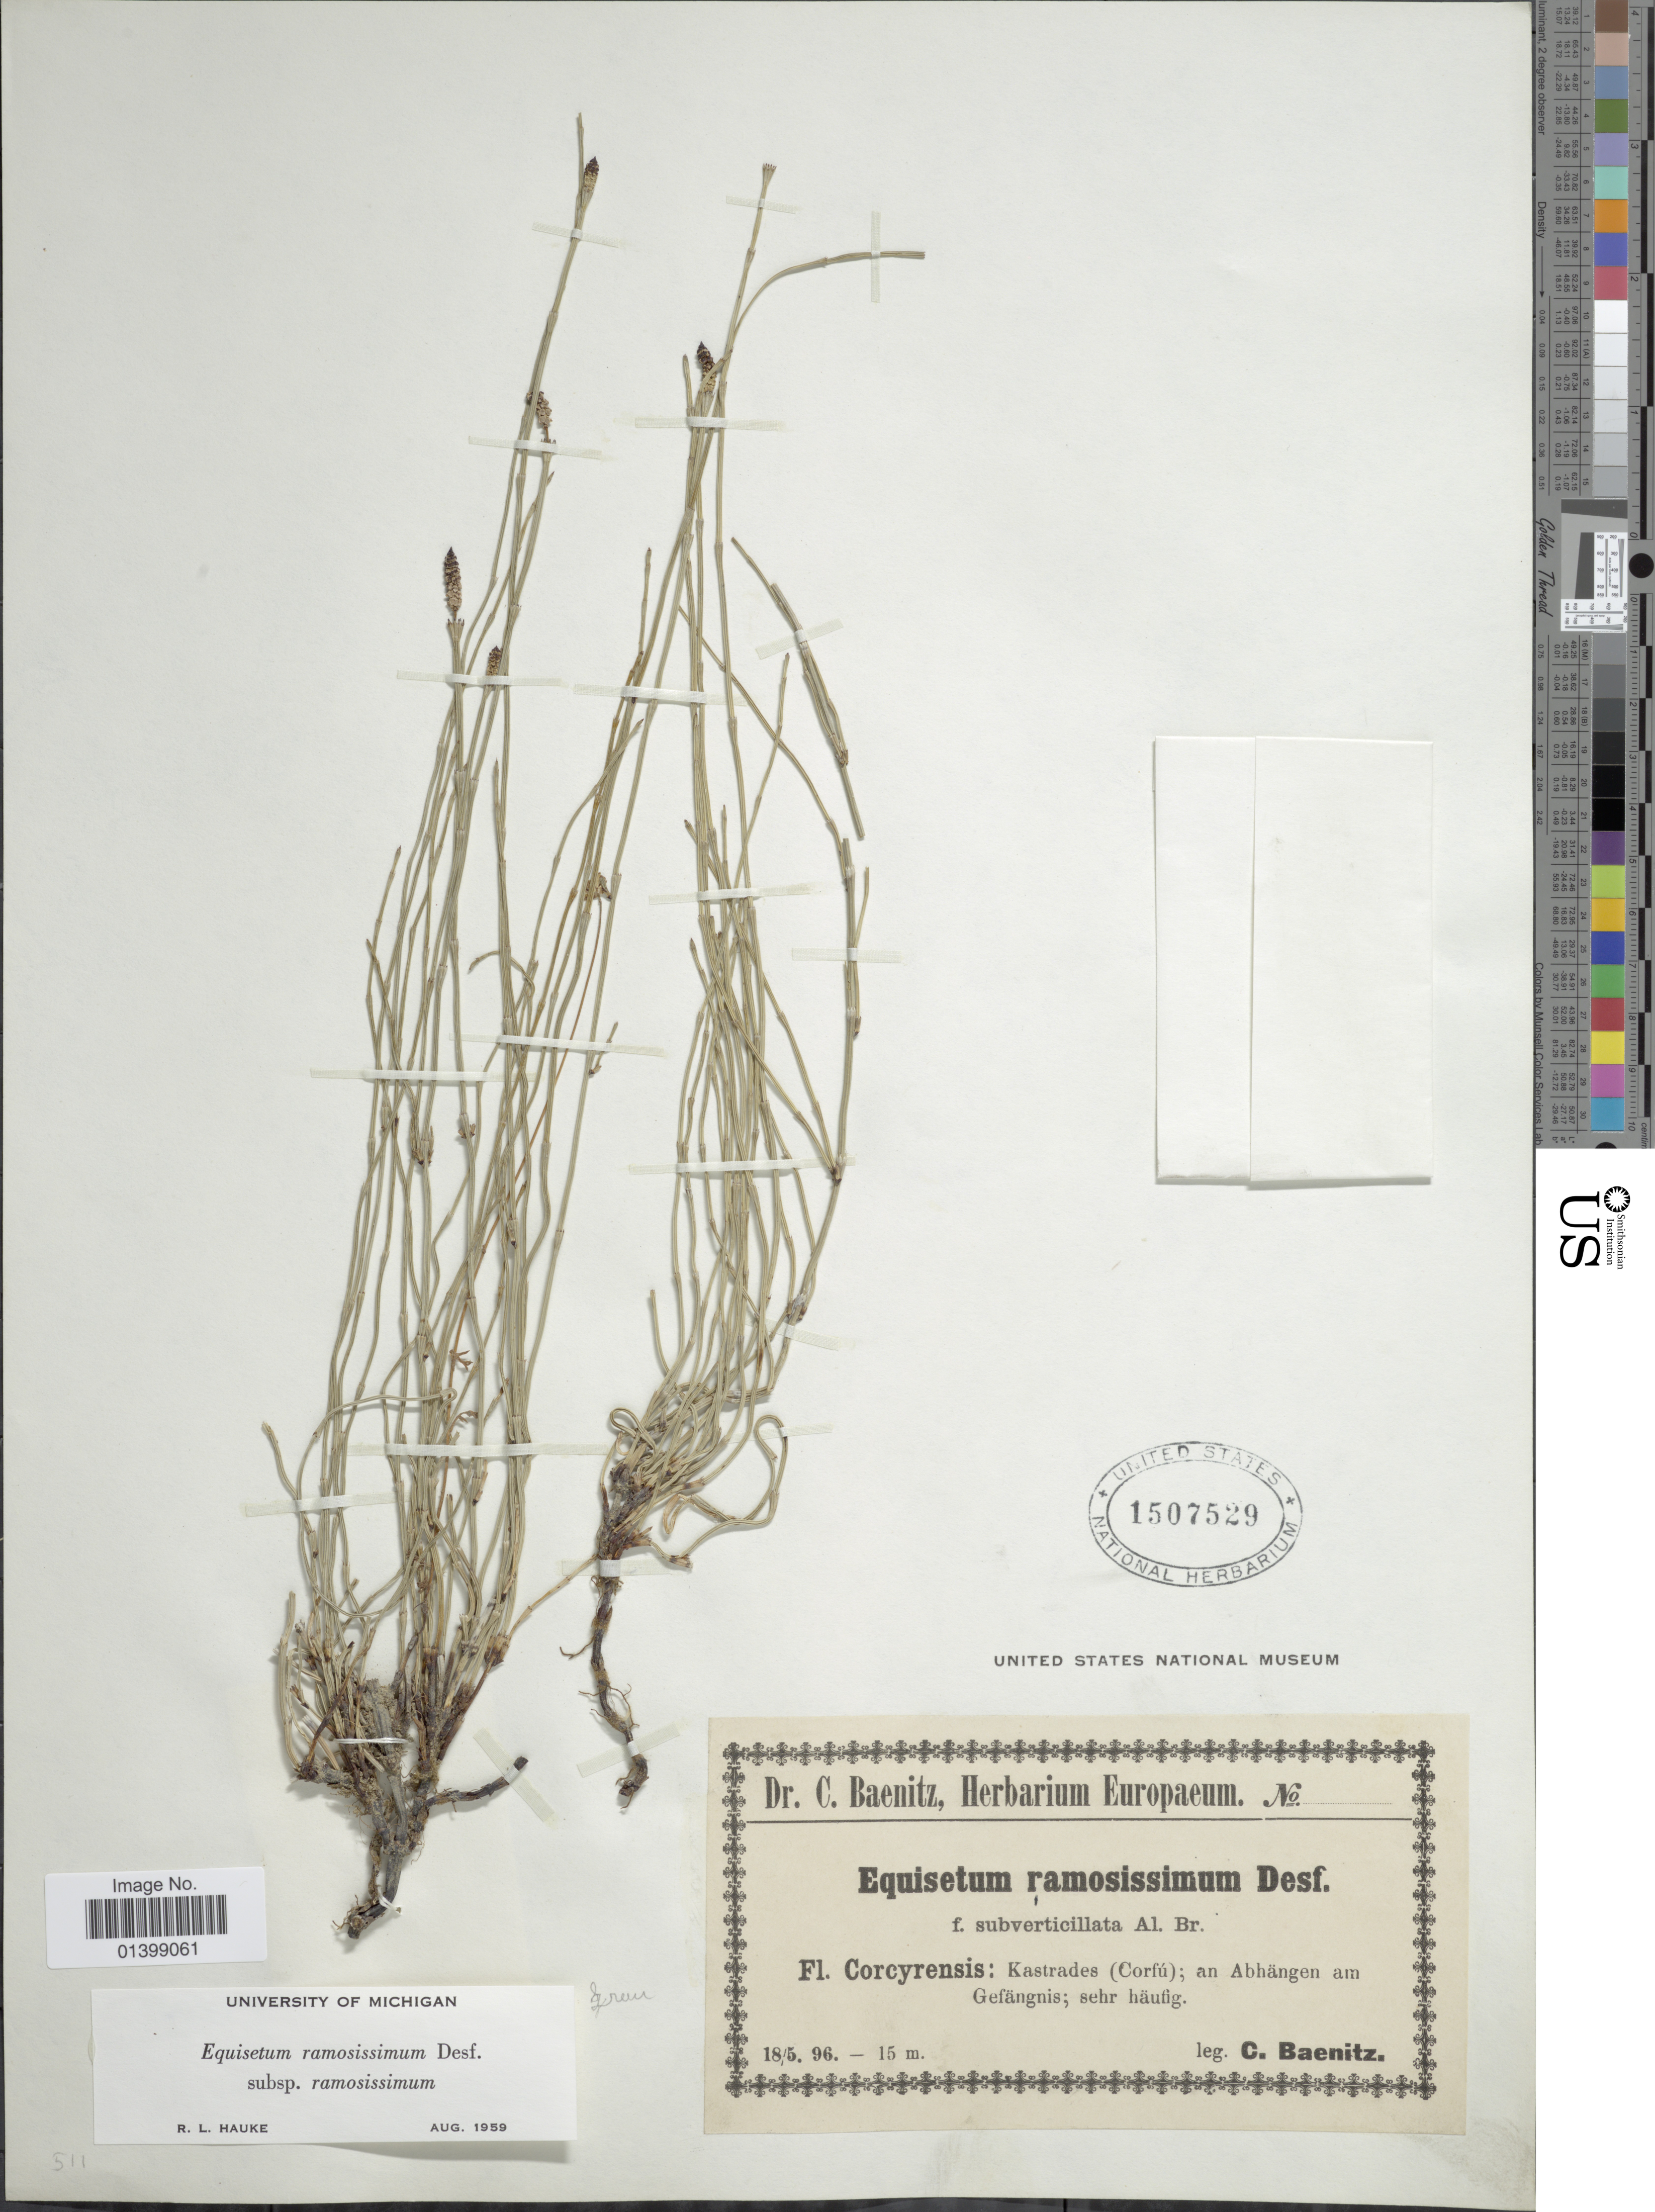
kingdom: Plantae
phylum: Tracheophyta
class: Polypodiopsida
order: Equisetales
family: Equisetaceae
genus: Equisetum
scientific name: Equisetum ramosissimum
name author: Desf.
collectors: C. G. Baenitz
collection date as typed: Transcribed d/m/y: 18/5/96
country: France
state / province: Corsica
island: Corse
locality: Corcyrensis: Kastrades (Corfú); an Abhángen am Gefängis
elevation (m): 15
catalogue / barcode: US 1507529